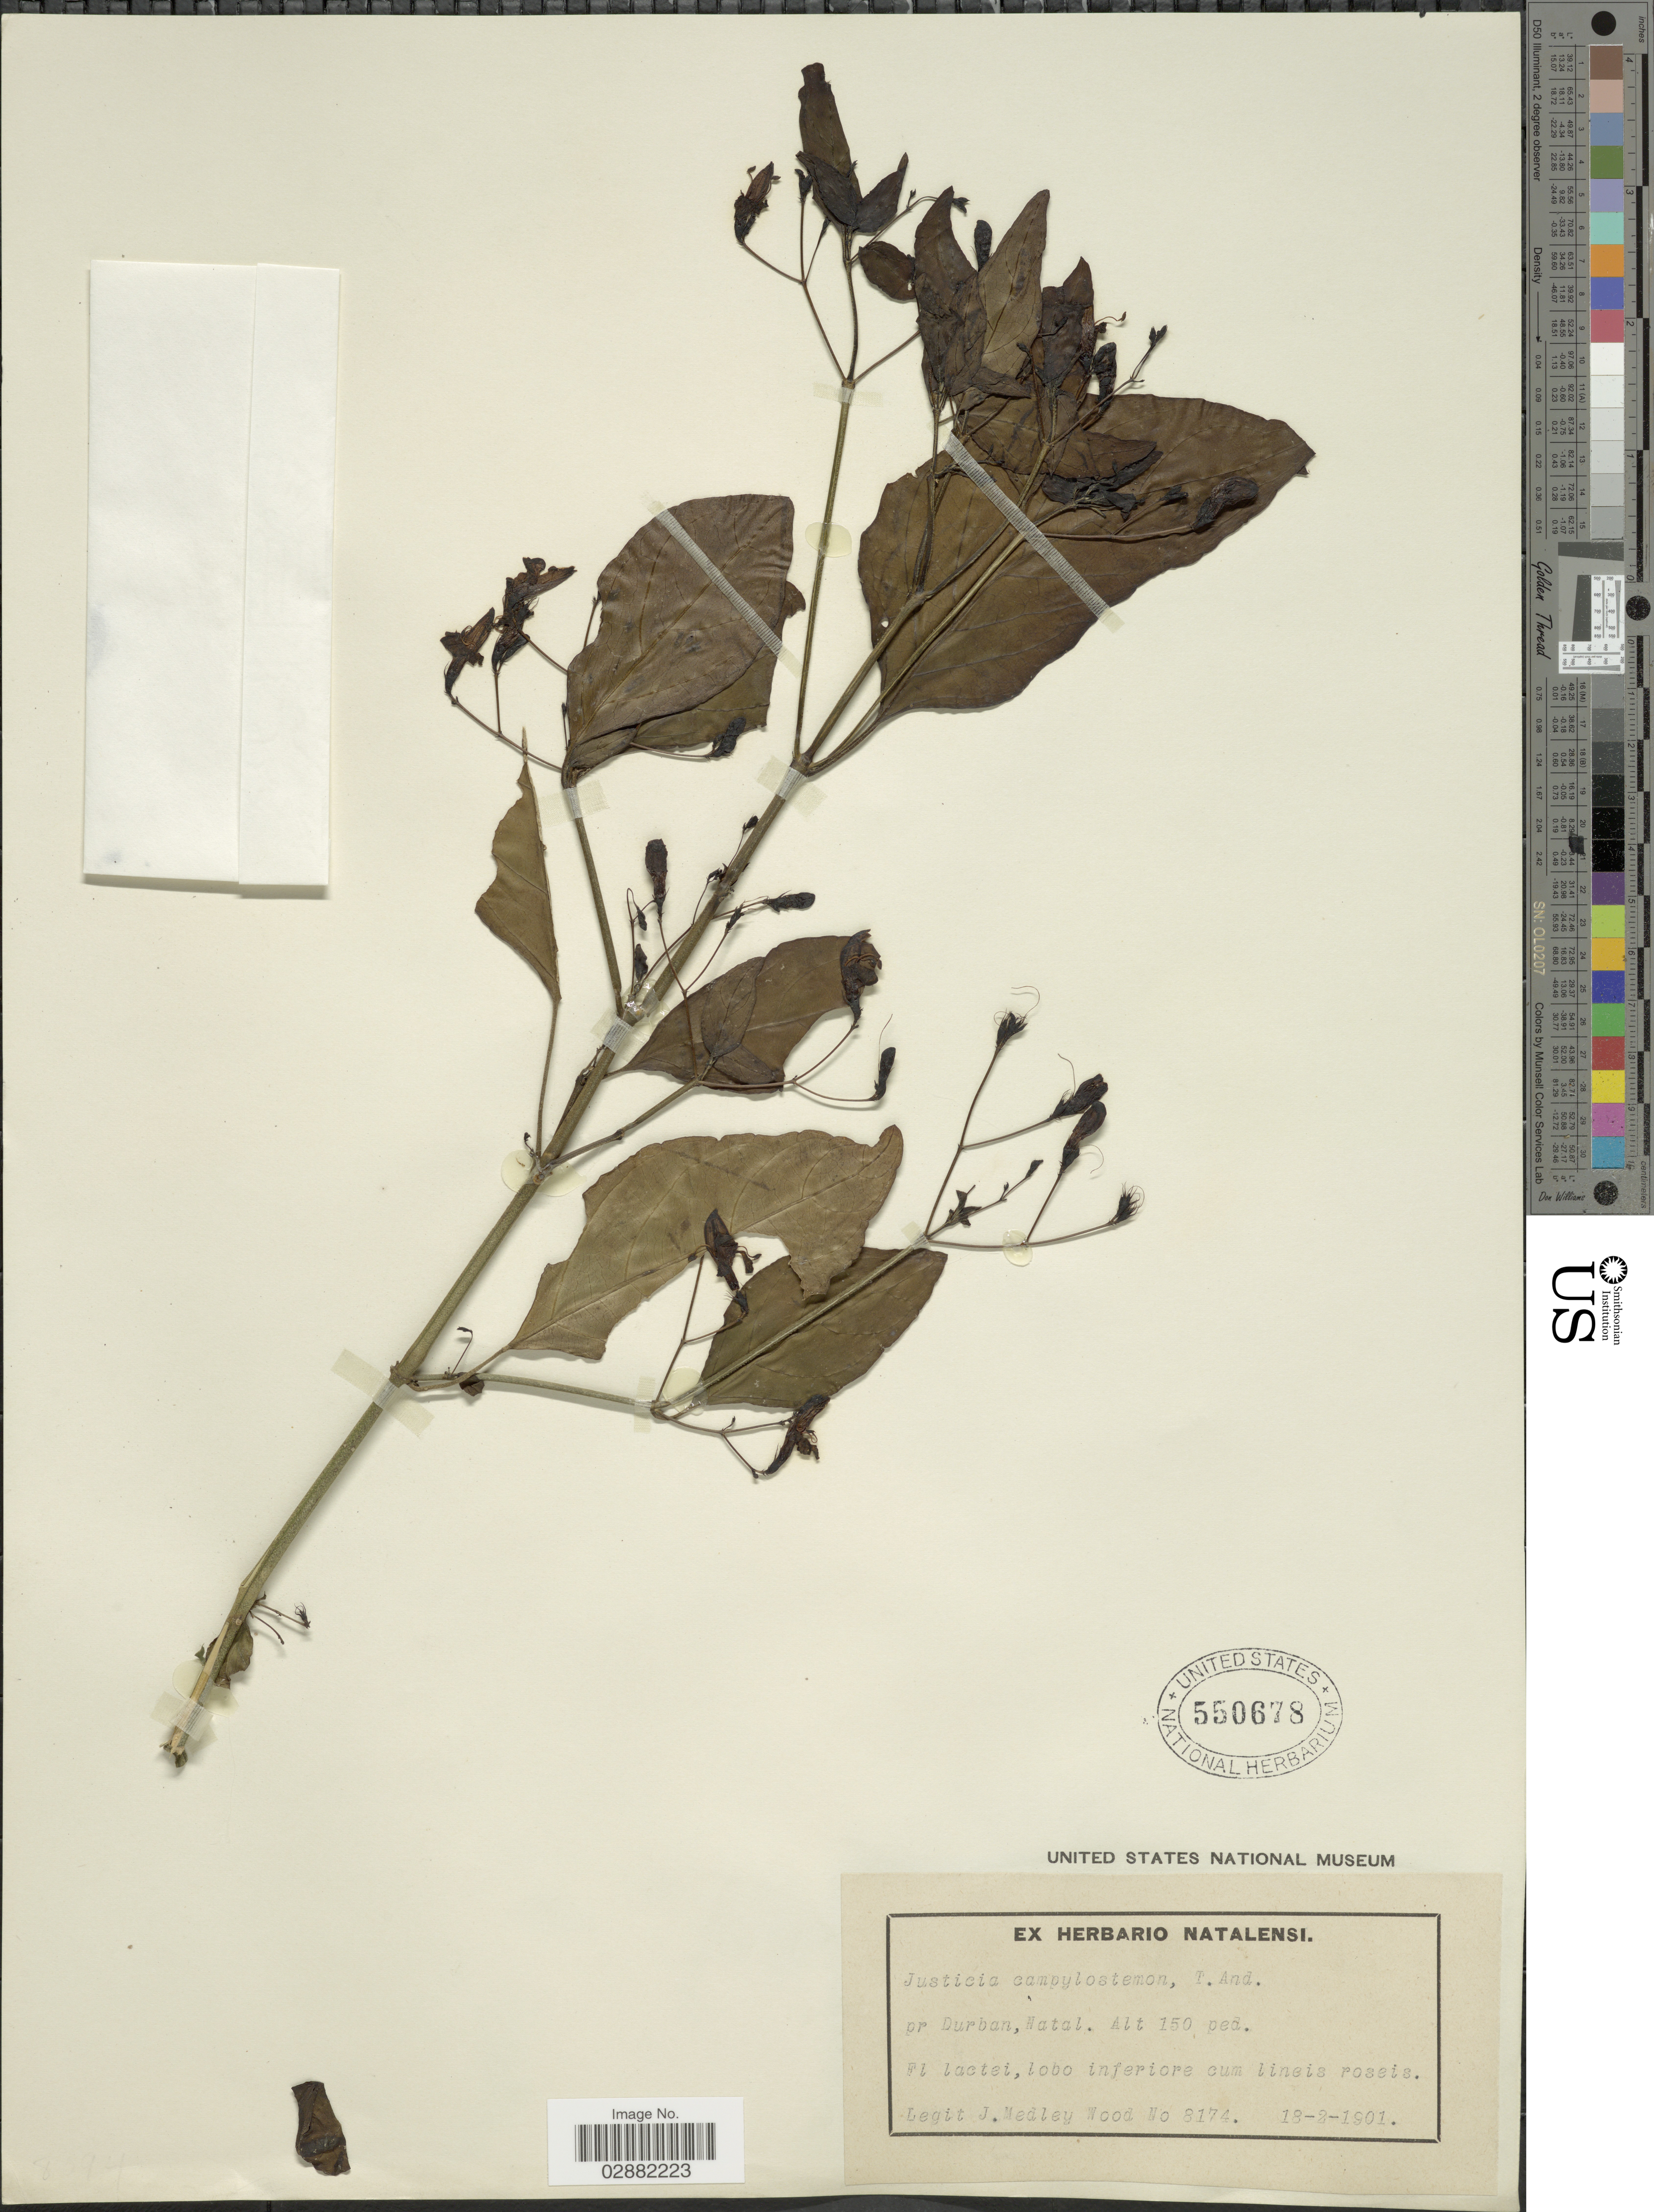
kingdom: Plantae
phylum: Tracheophyta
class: Magnoliopsida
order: Lamiales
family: Acanthaceae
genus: Justicia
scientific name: Justicia campylostemon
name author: T. Anderson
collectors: J. Medley Wood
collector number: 8174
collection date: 1901-02-18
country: South Africa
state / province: KwaZulu-Natal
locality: Pr Durban, Natal.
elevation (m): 46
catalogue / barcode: US 550678